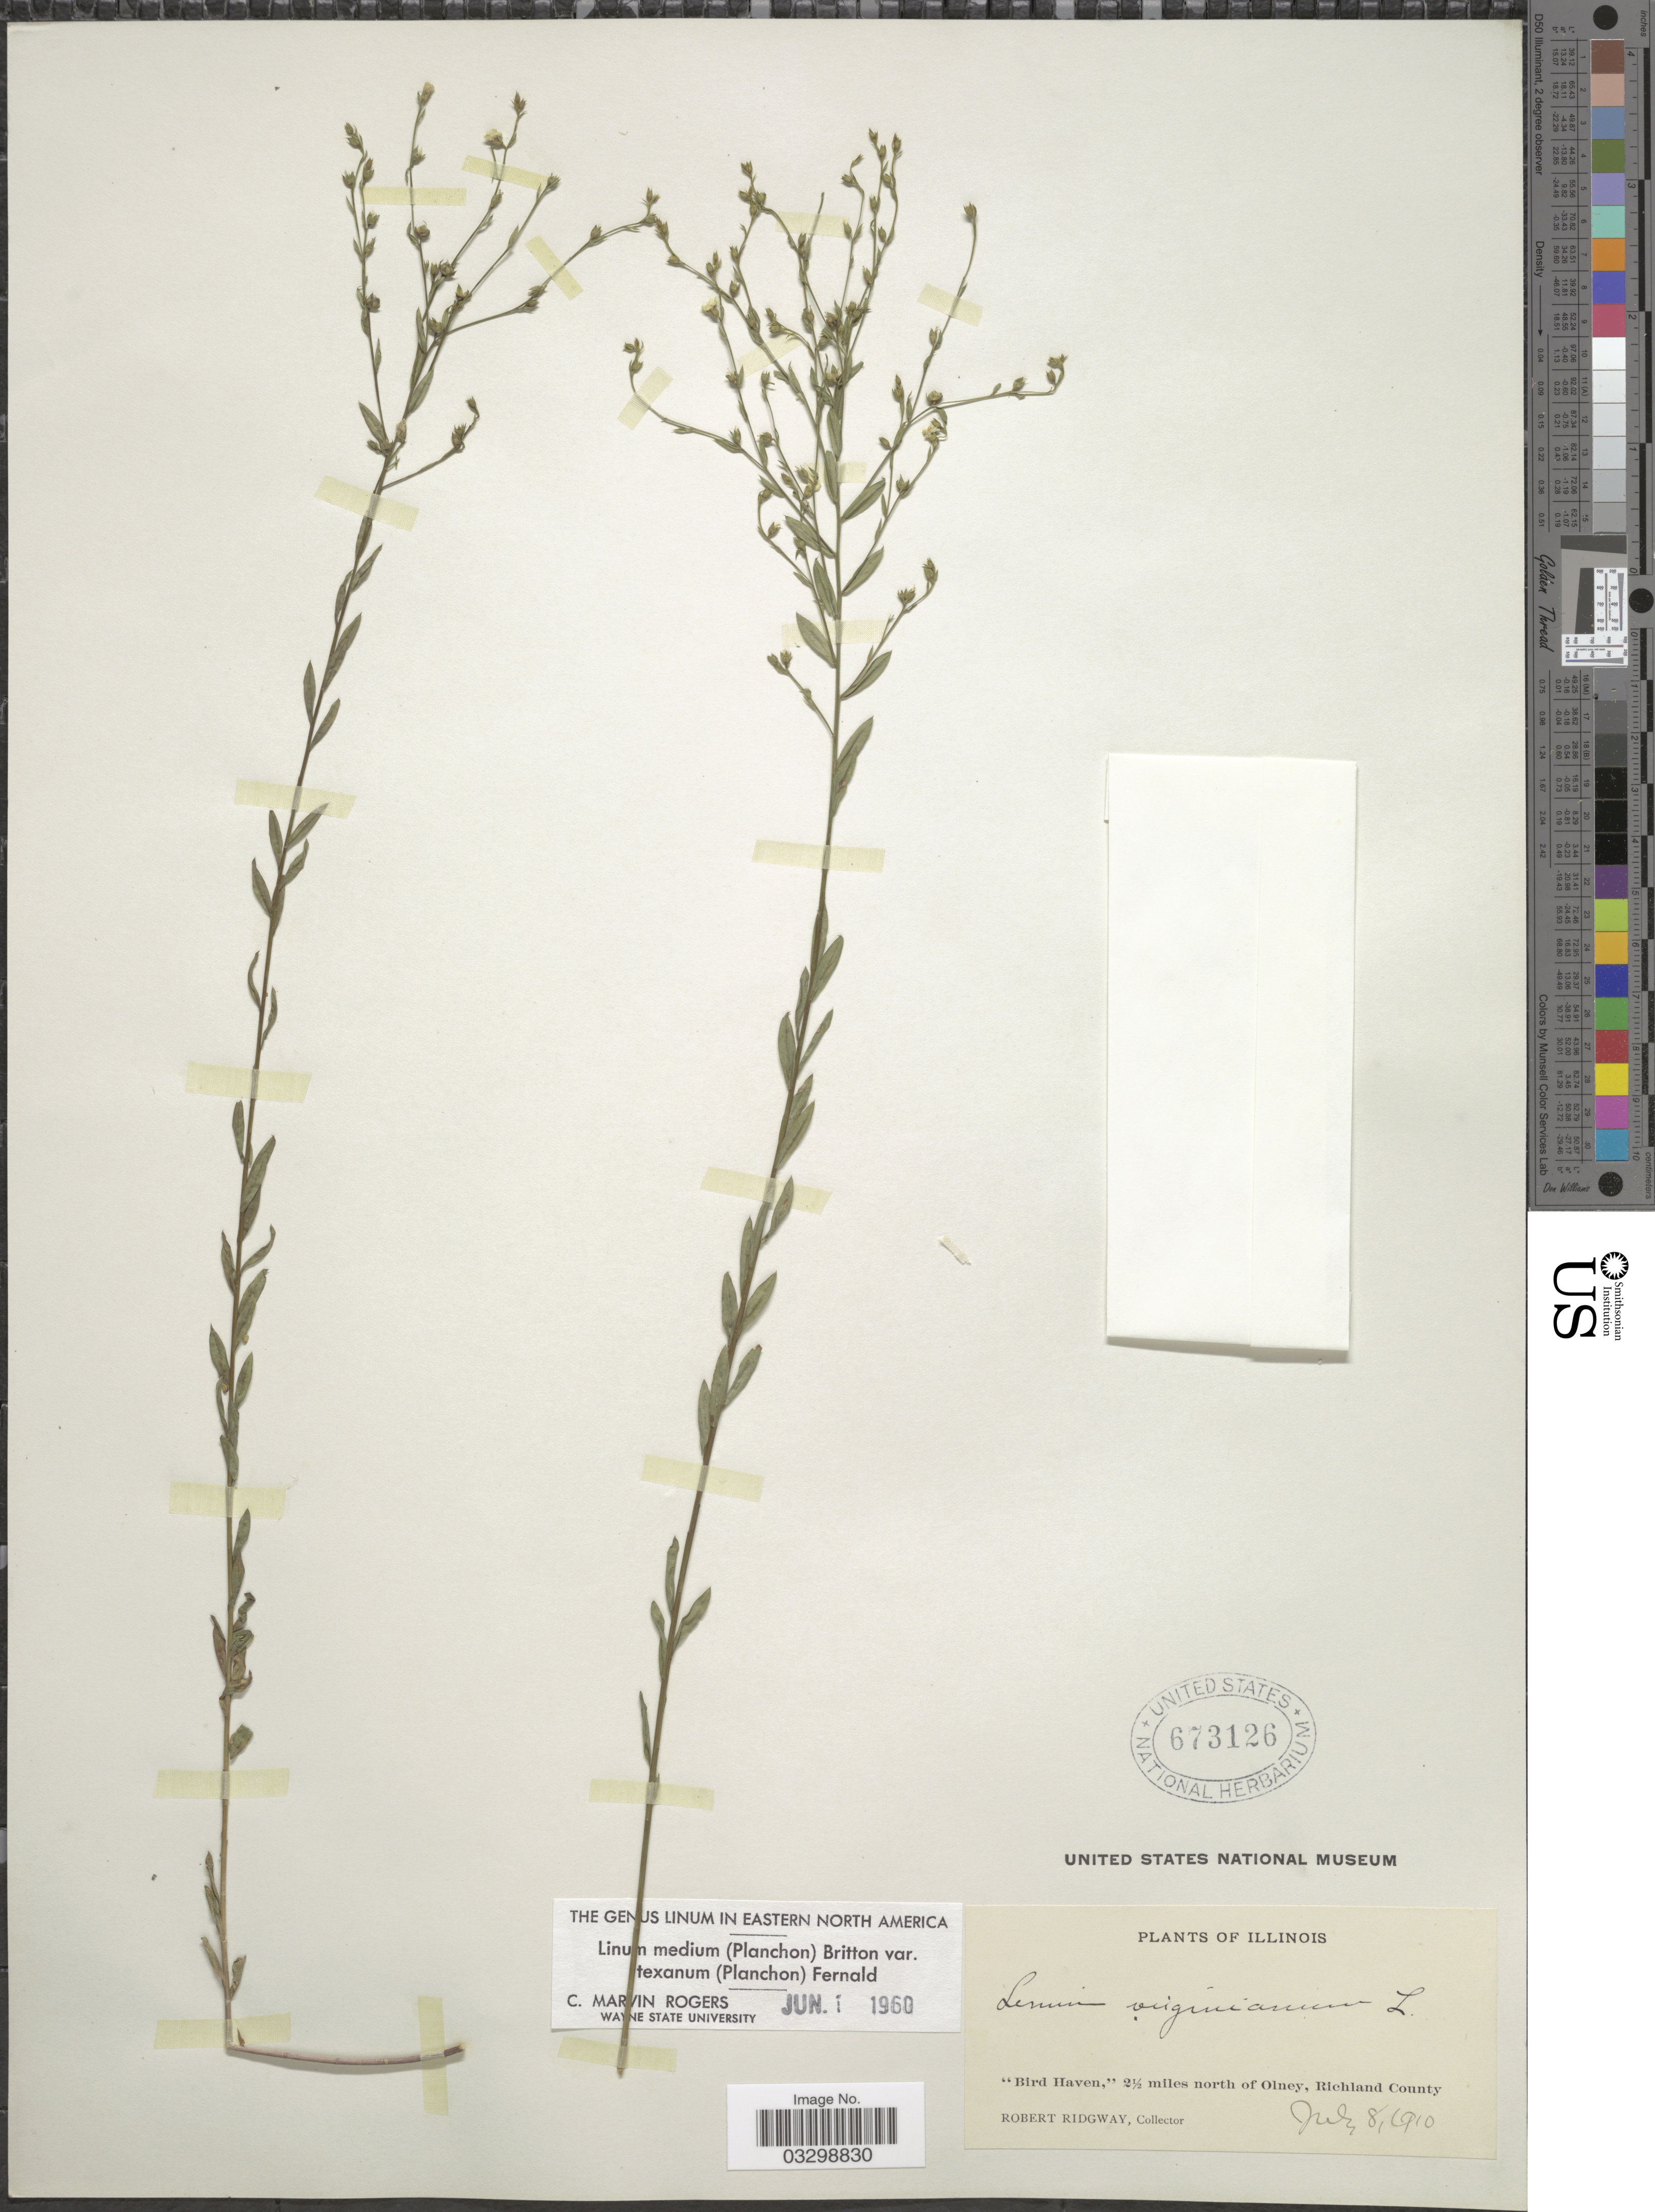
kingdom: Plantae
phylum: Tracheophyta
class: Magnoliopsida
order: Malpighiales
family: Linaceae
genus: Linum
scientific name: Linum medium var. texanum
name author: (Planch.) Fernald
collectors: R. Ridgway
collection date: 1910-07-08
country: United States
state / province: Illinois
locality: Bird Haven,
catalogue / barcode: US 673126